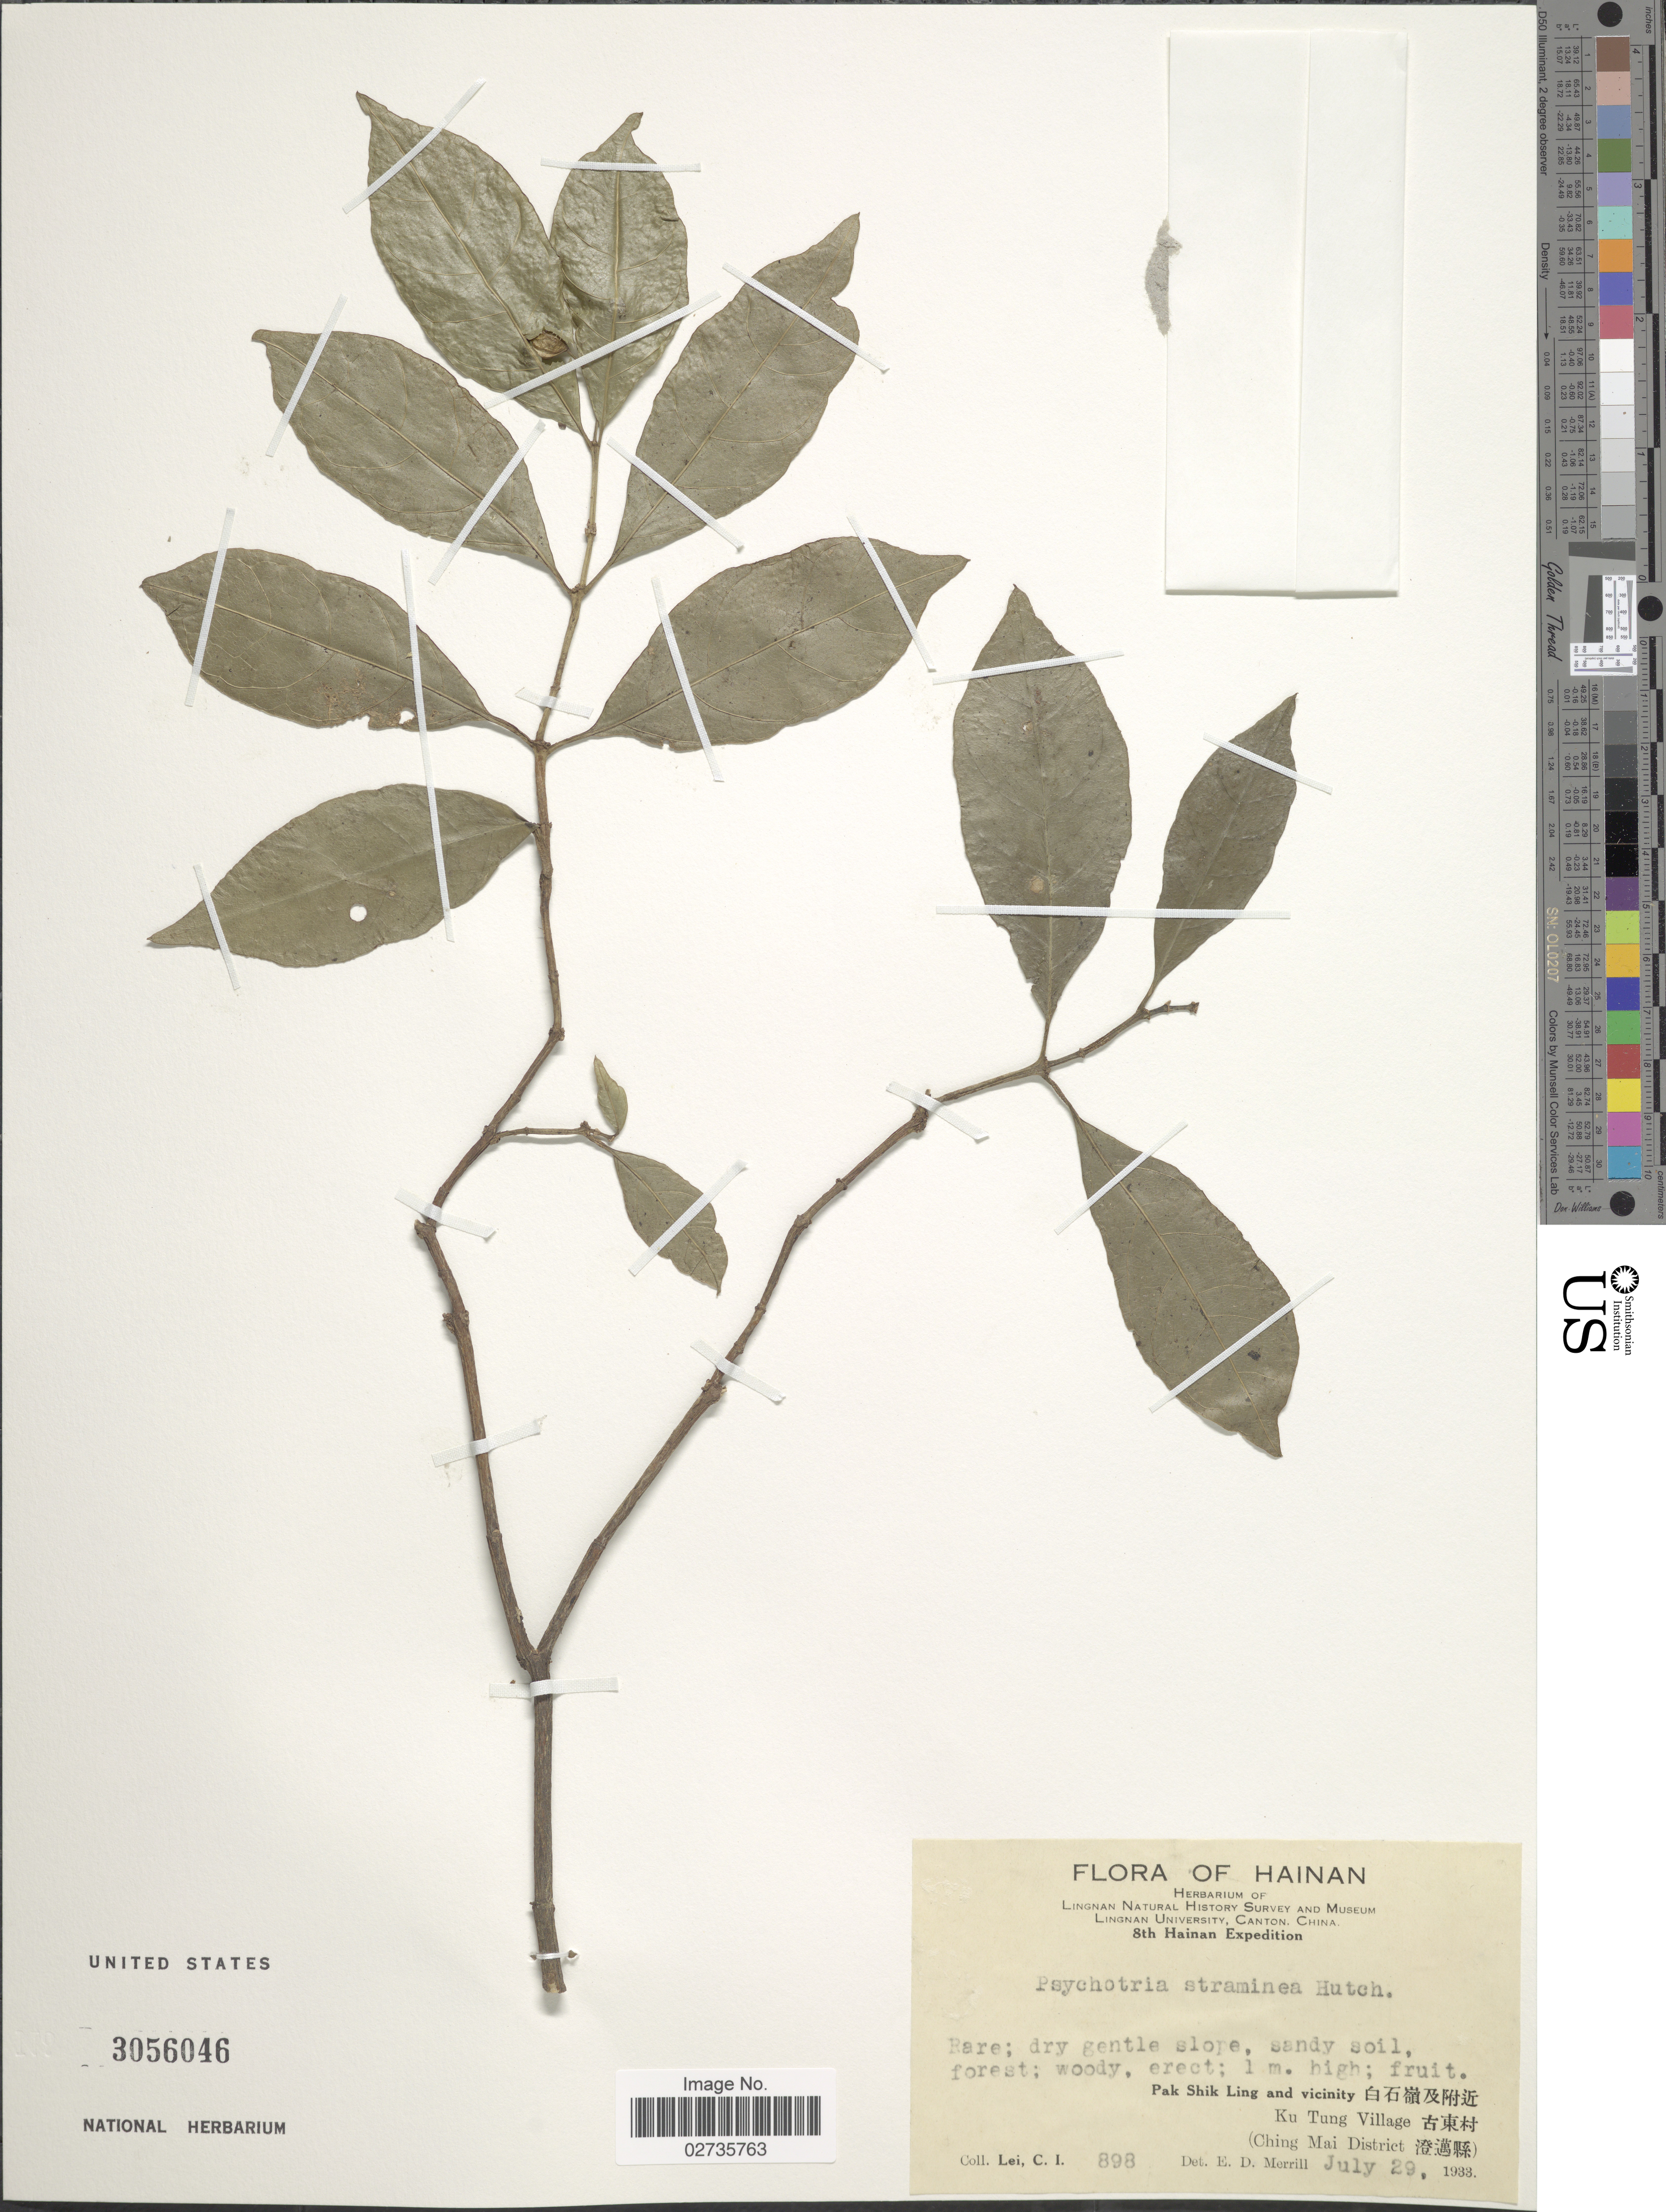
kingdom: Plantae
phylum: Tracheophyta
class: Magnoliopsida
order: Gentianales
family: Rubiaceae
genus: Psychotria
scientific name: Psychotria straminea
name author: Hutch.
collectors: C. I. Lei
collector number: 898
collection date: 1933-07-29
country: China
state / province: Hainan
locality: Pak Shik Ling and vicinity, Ku Tung Village (Ching Main District)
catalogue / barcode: US 3056046